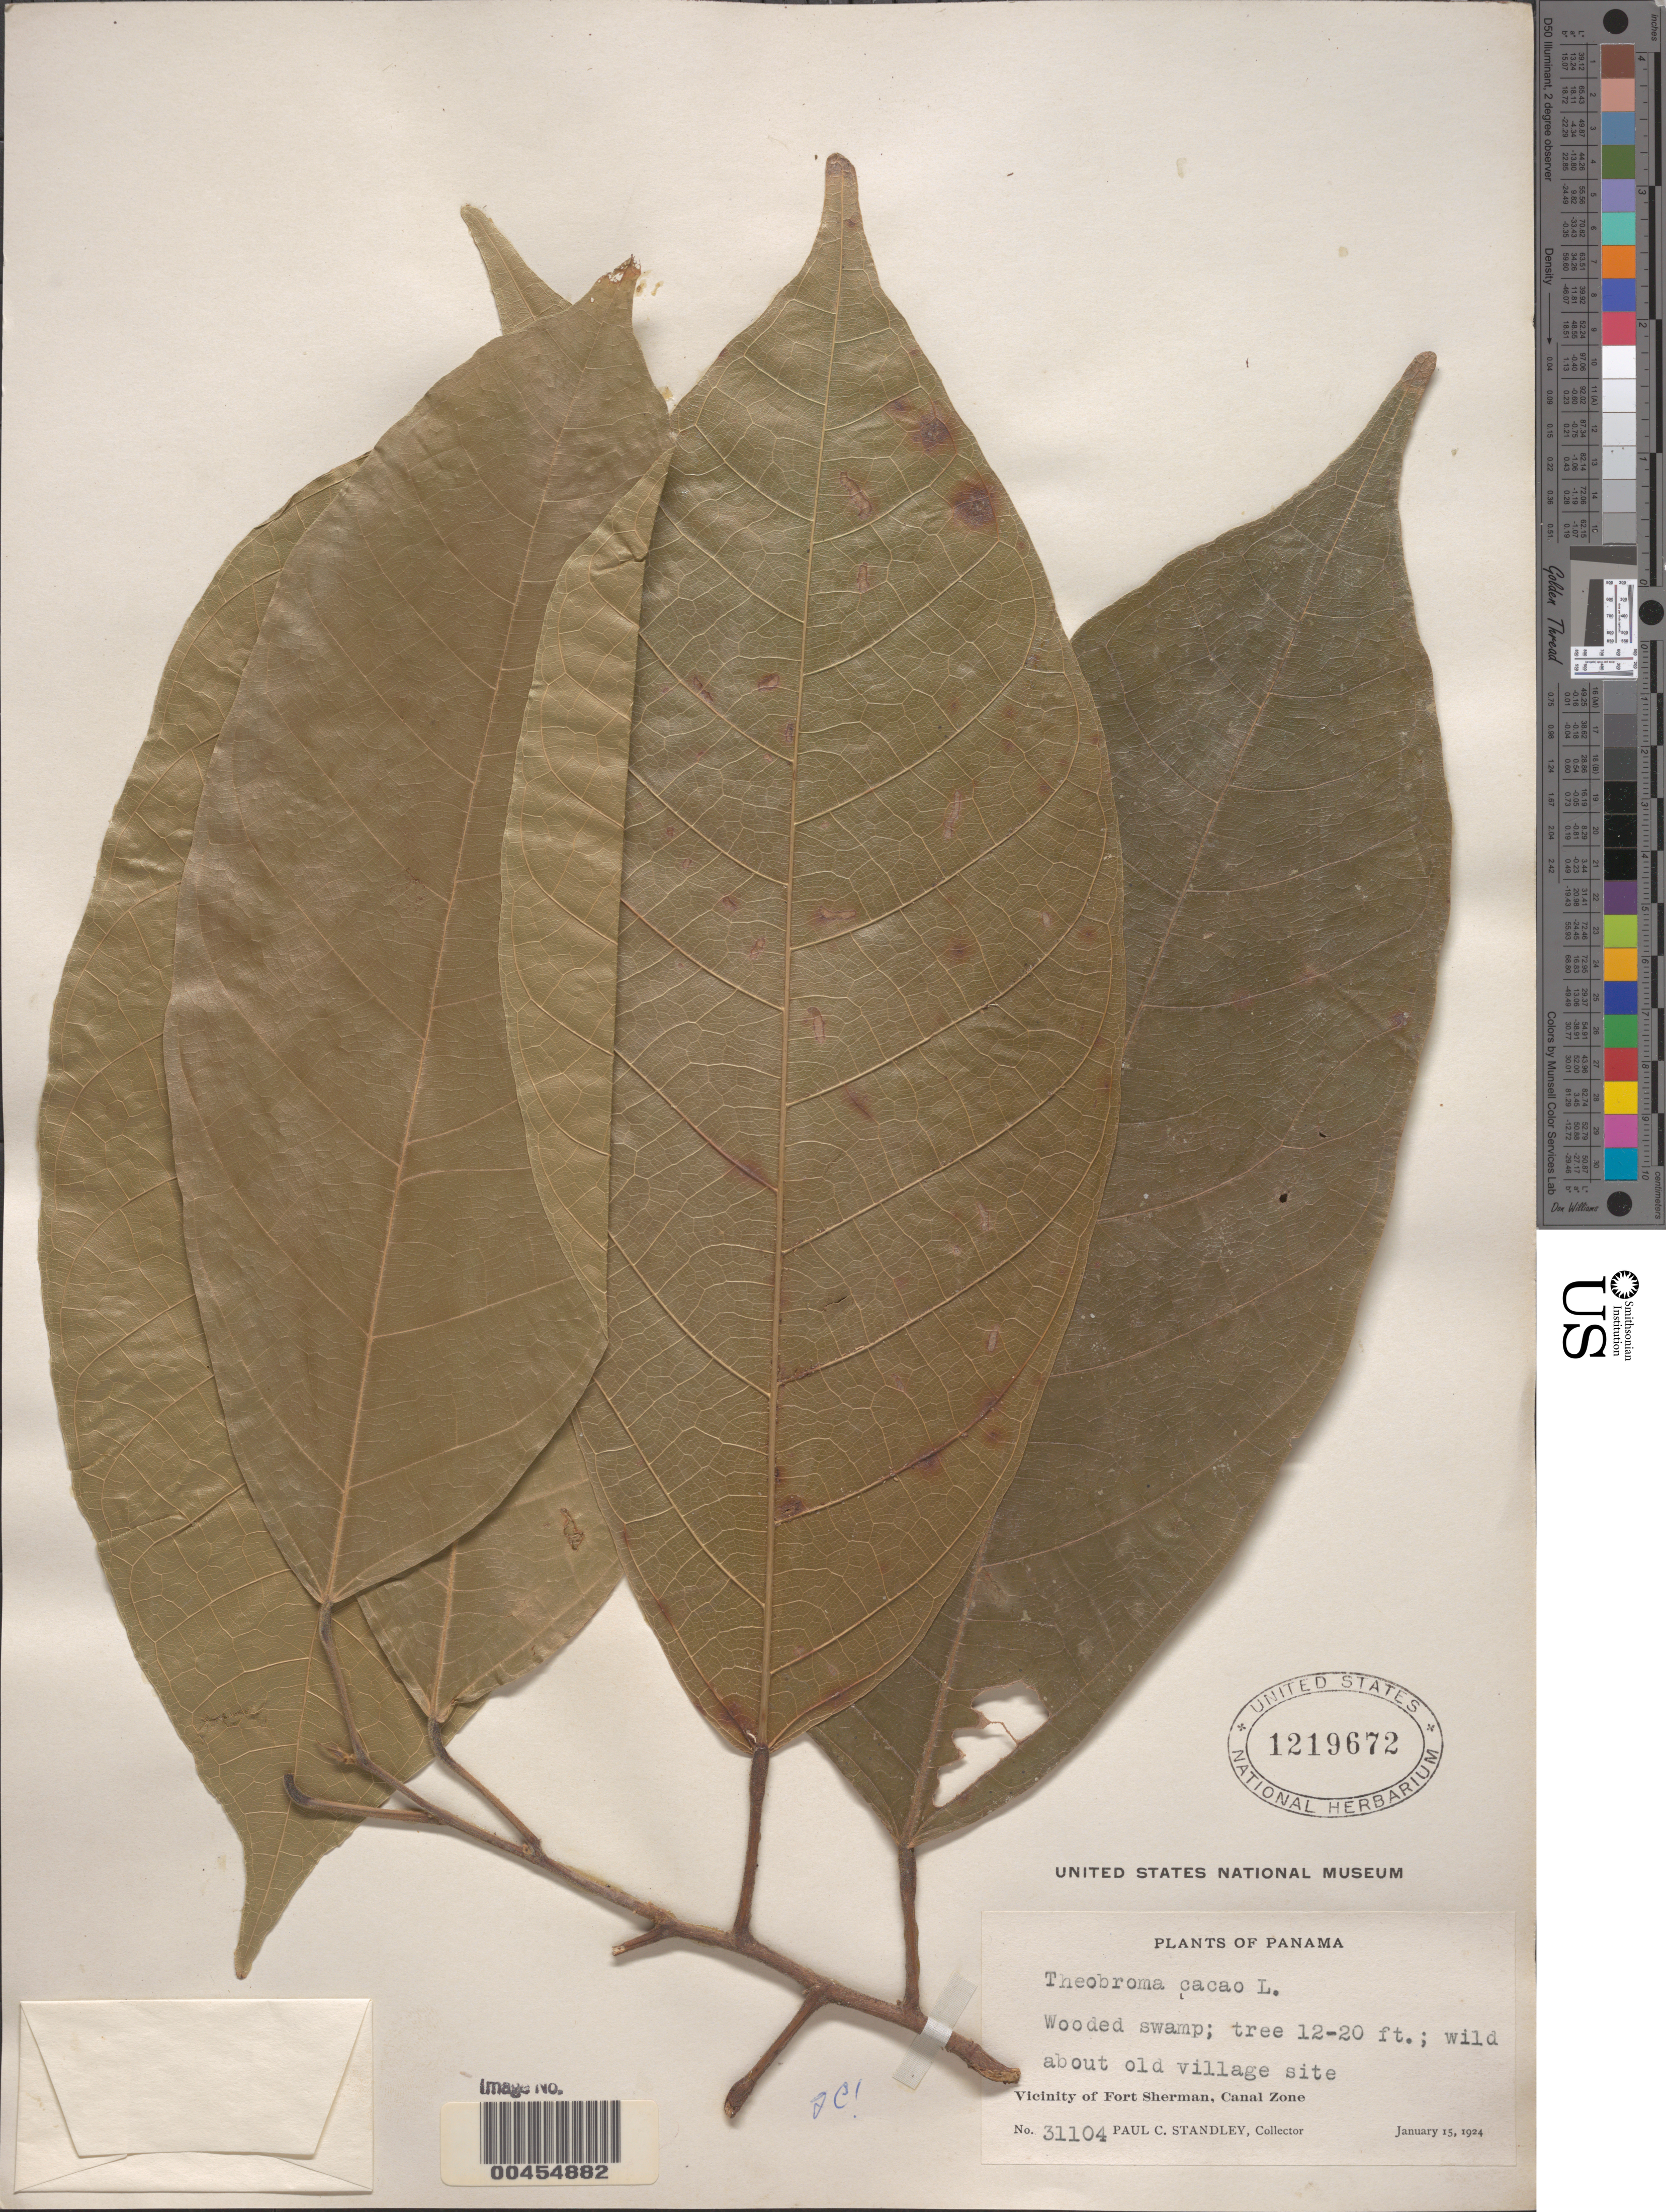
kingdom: Plantae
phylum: Tracheophyta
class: Magnoliopsida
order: Malvales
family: Malvaceae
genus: Theobroma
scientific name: Theobroma cacao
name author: L.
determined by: Cuatrecasas, J.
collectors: P. C. Standley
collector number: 31104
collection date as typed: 15 Jan 1924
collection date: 1924-01-15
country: Panama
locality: Vicinity of Fort Sherman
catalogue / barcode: US 1219672